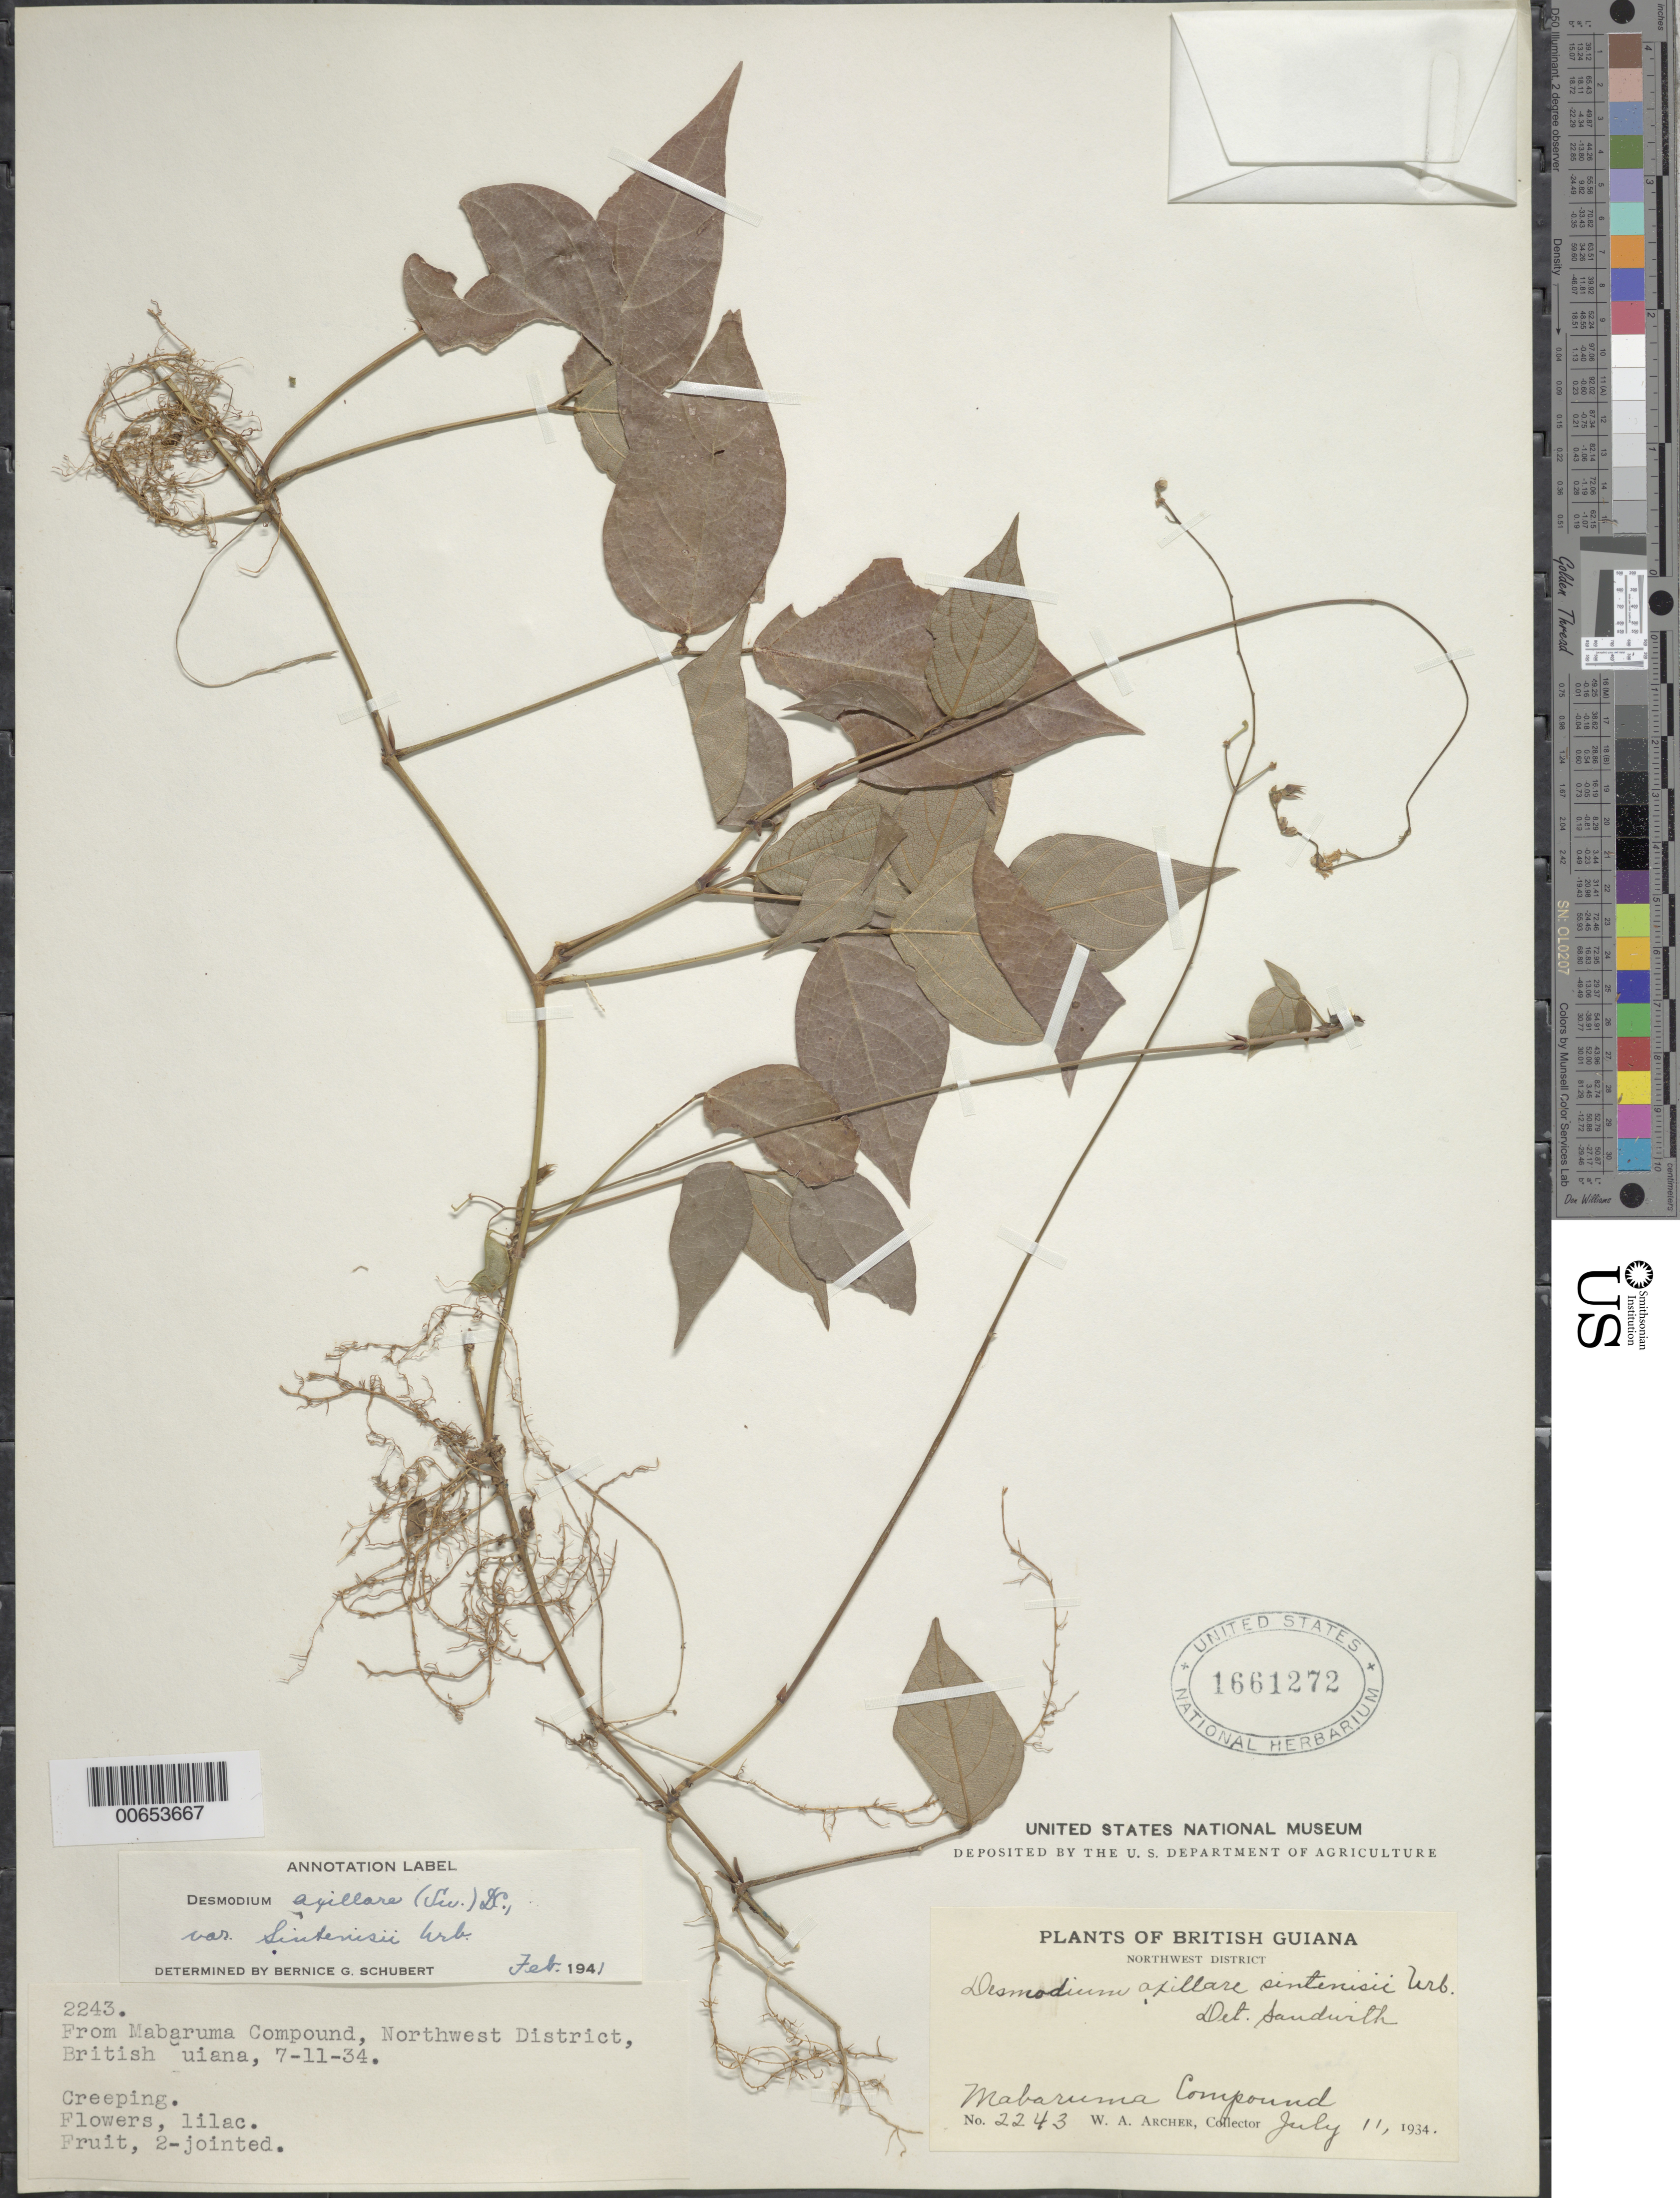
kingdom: Plantae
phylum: Tracheophyta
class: Magnoliopsida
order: Fabales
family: Fabaceae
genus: Desmodium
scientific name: Desmodium axillare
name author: (Sw.) DC.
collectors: W. A. Archer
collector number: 2243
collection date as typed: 11-Jul-34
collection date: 1934-07-11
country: Guyana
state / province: Barima-Waini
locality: Mabaruma Compound, NW Dist.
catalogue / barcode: US 1661272